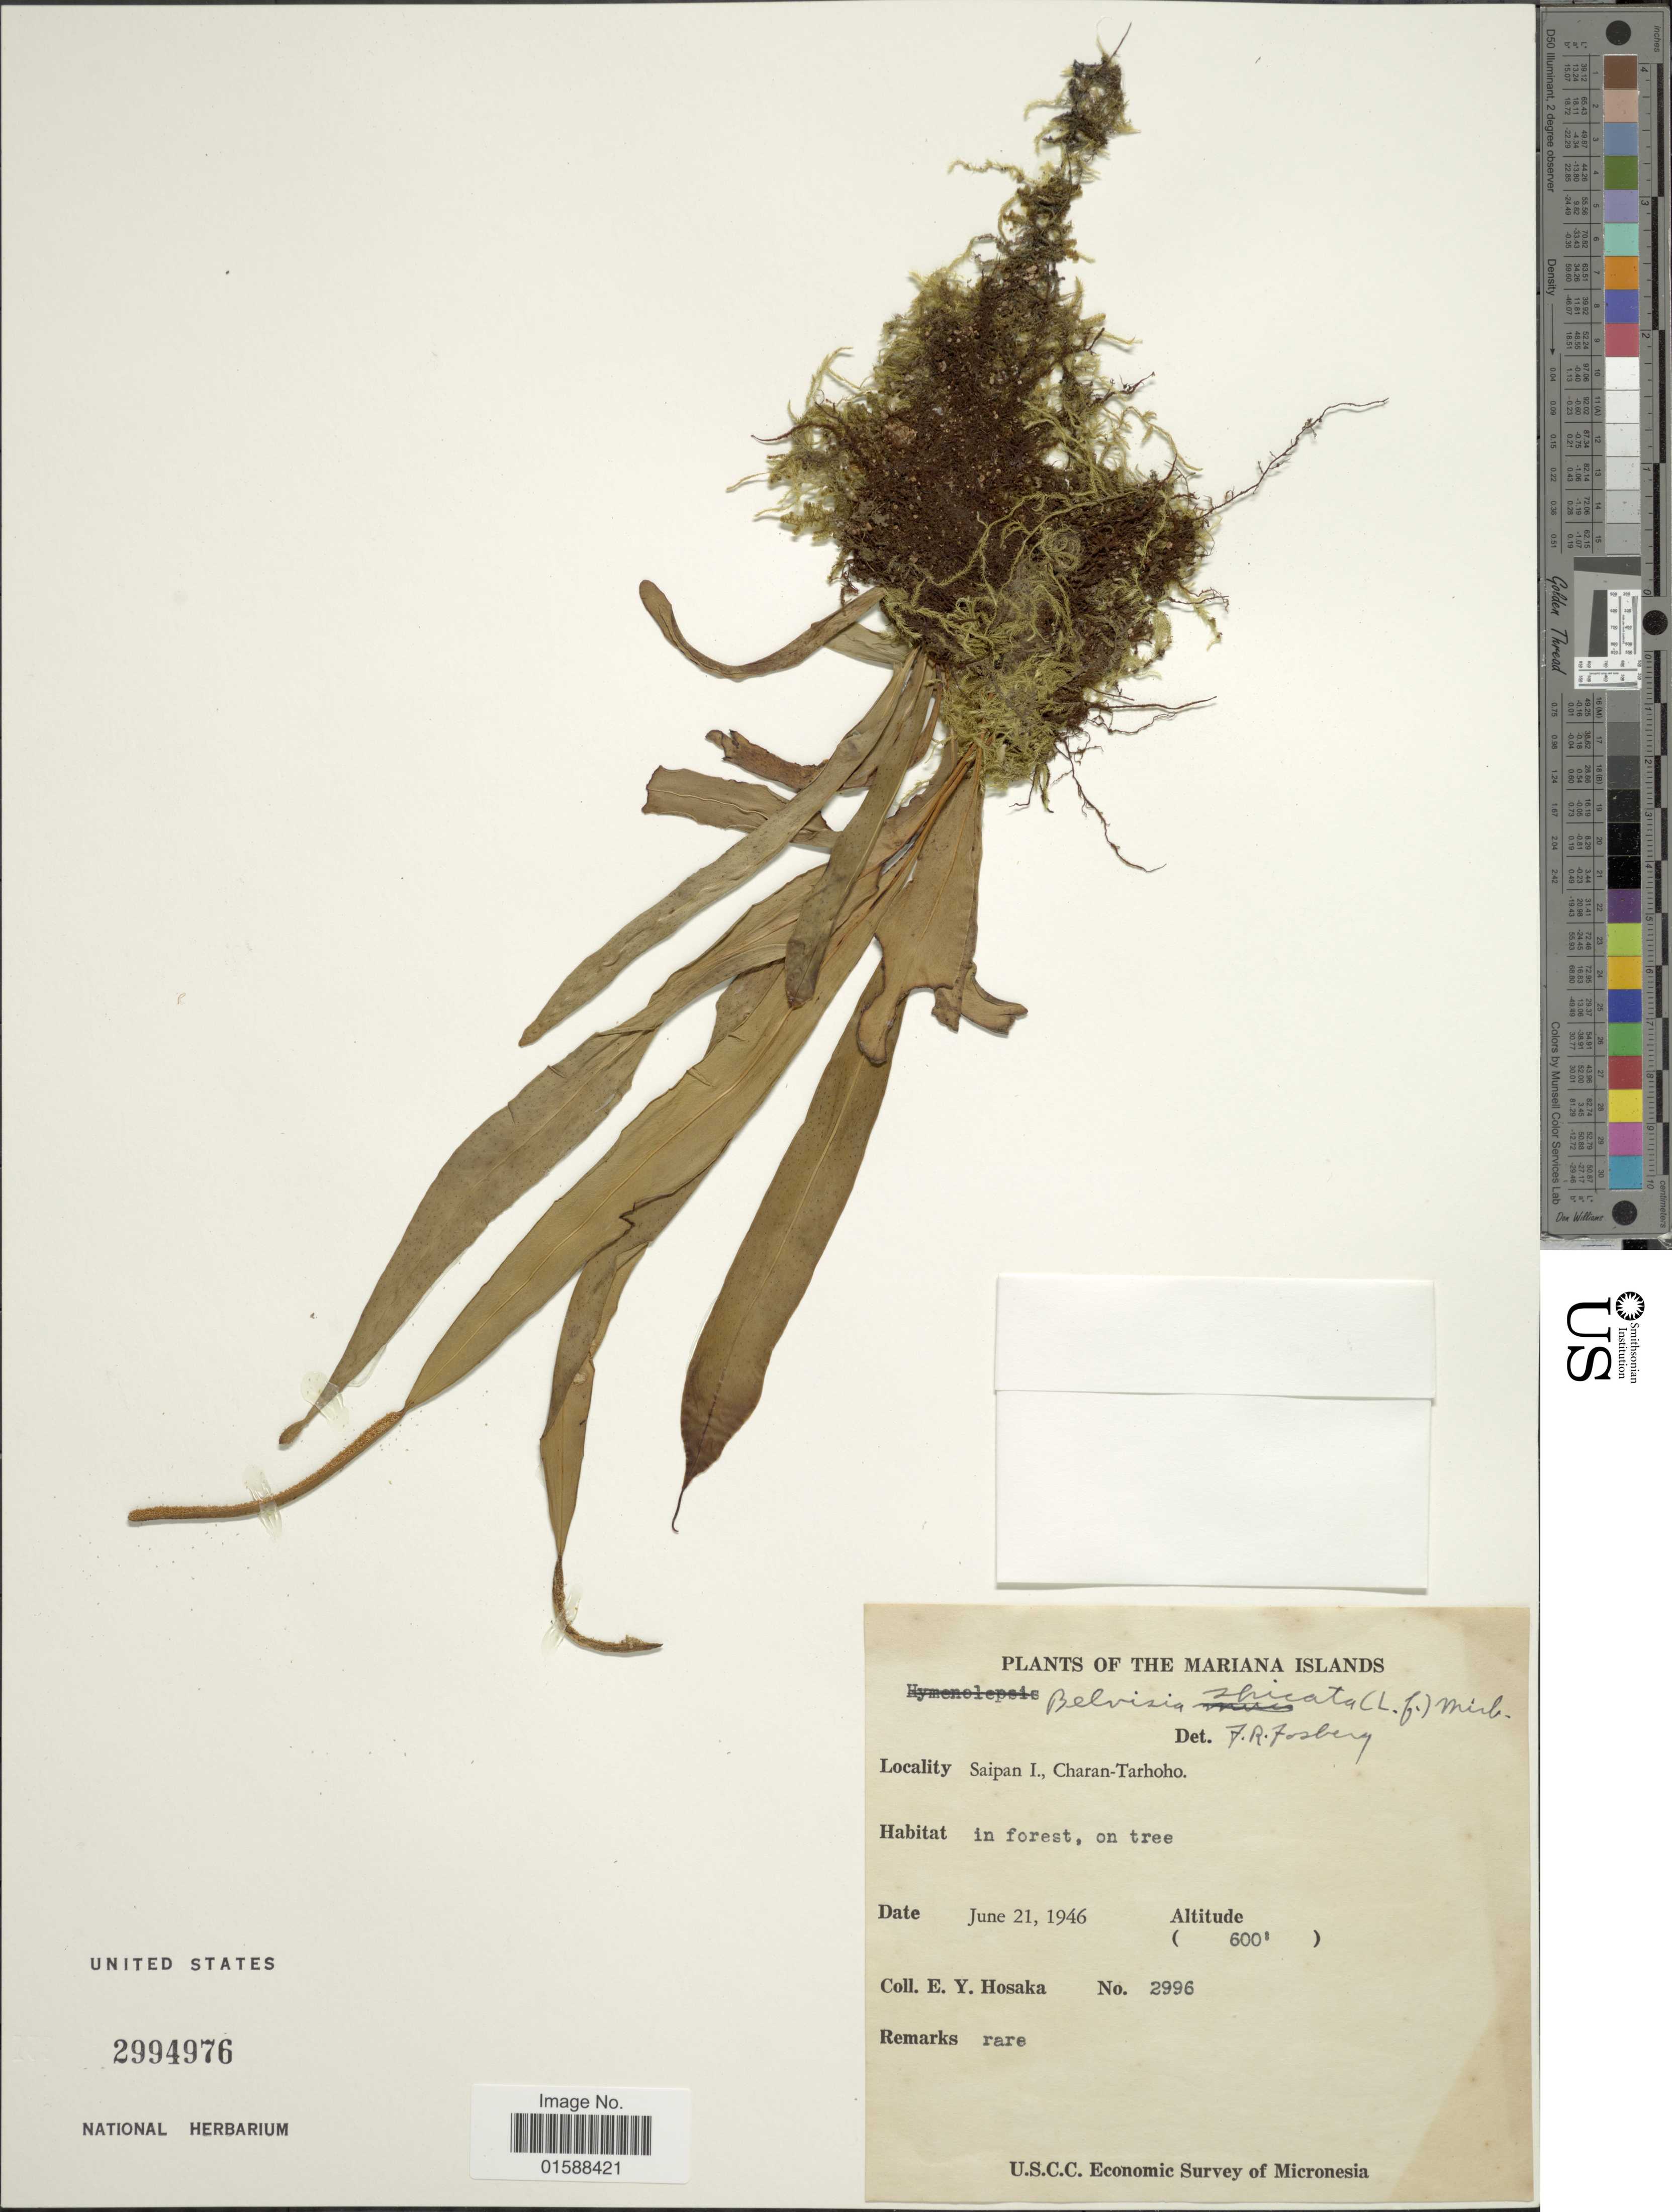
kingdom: Plantae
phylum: Tracheophyta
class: Polypodiopsida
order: Polypodiales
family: Polypodiaceae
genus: Lepisorus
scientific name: Lepisorus spicatus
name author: (L. f.) Li S. Wang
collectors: E. Y. Hosaka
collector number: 2996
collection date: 1946-06-21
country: Northern Mariana Islands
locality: Mariana Islands. Saipan I., Charan-Tarhoro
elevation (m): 183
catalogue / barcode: US 2994976